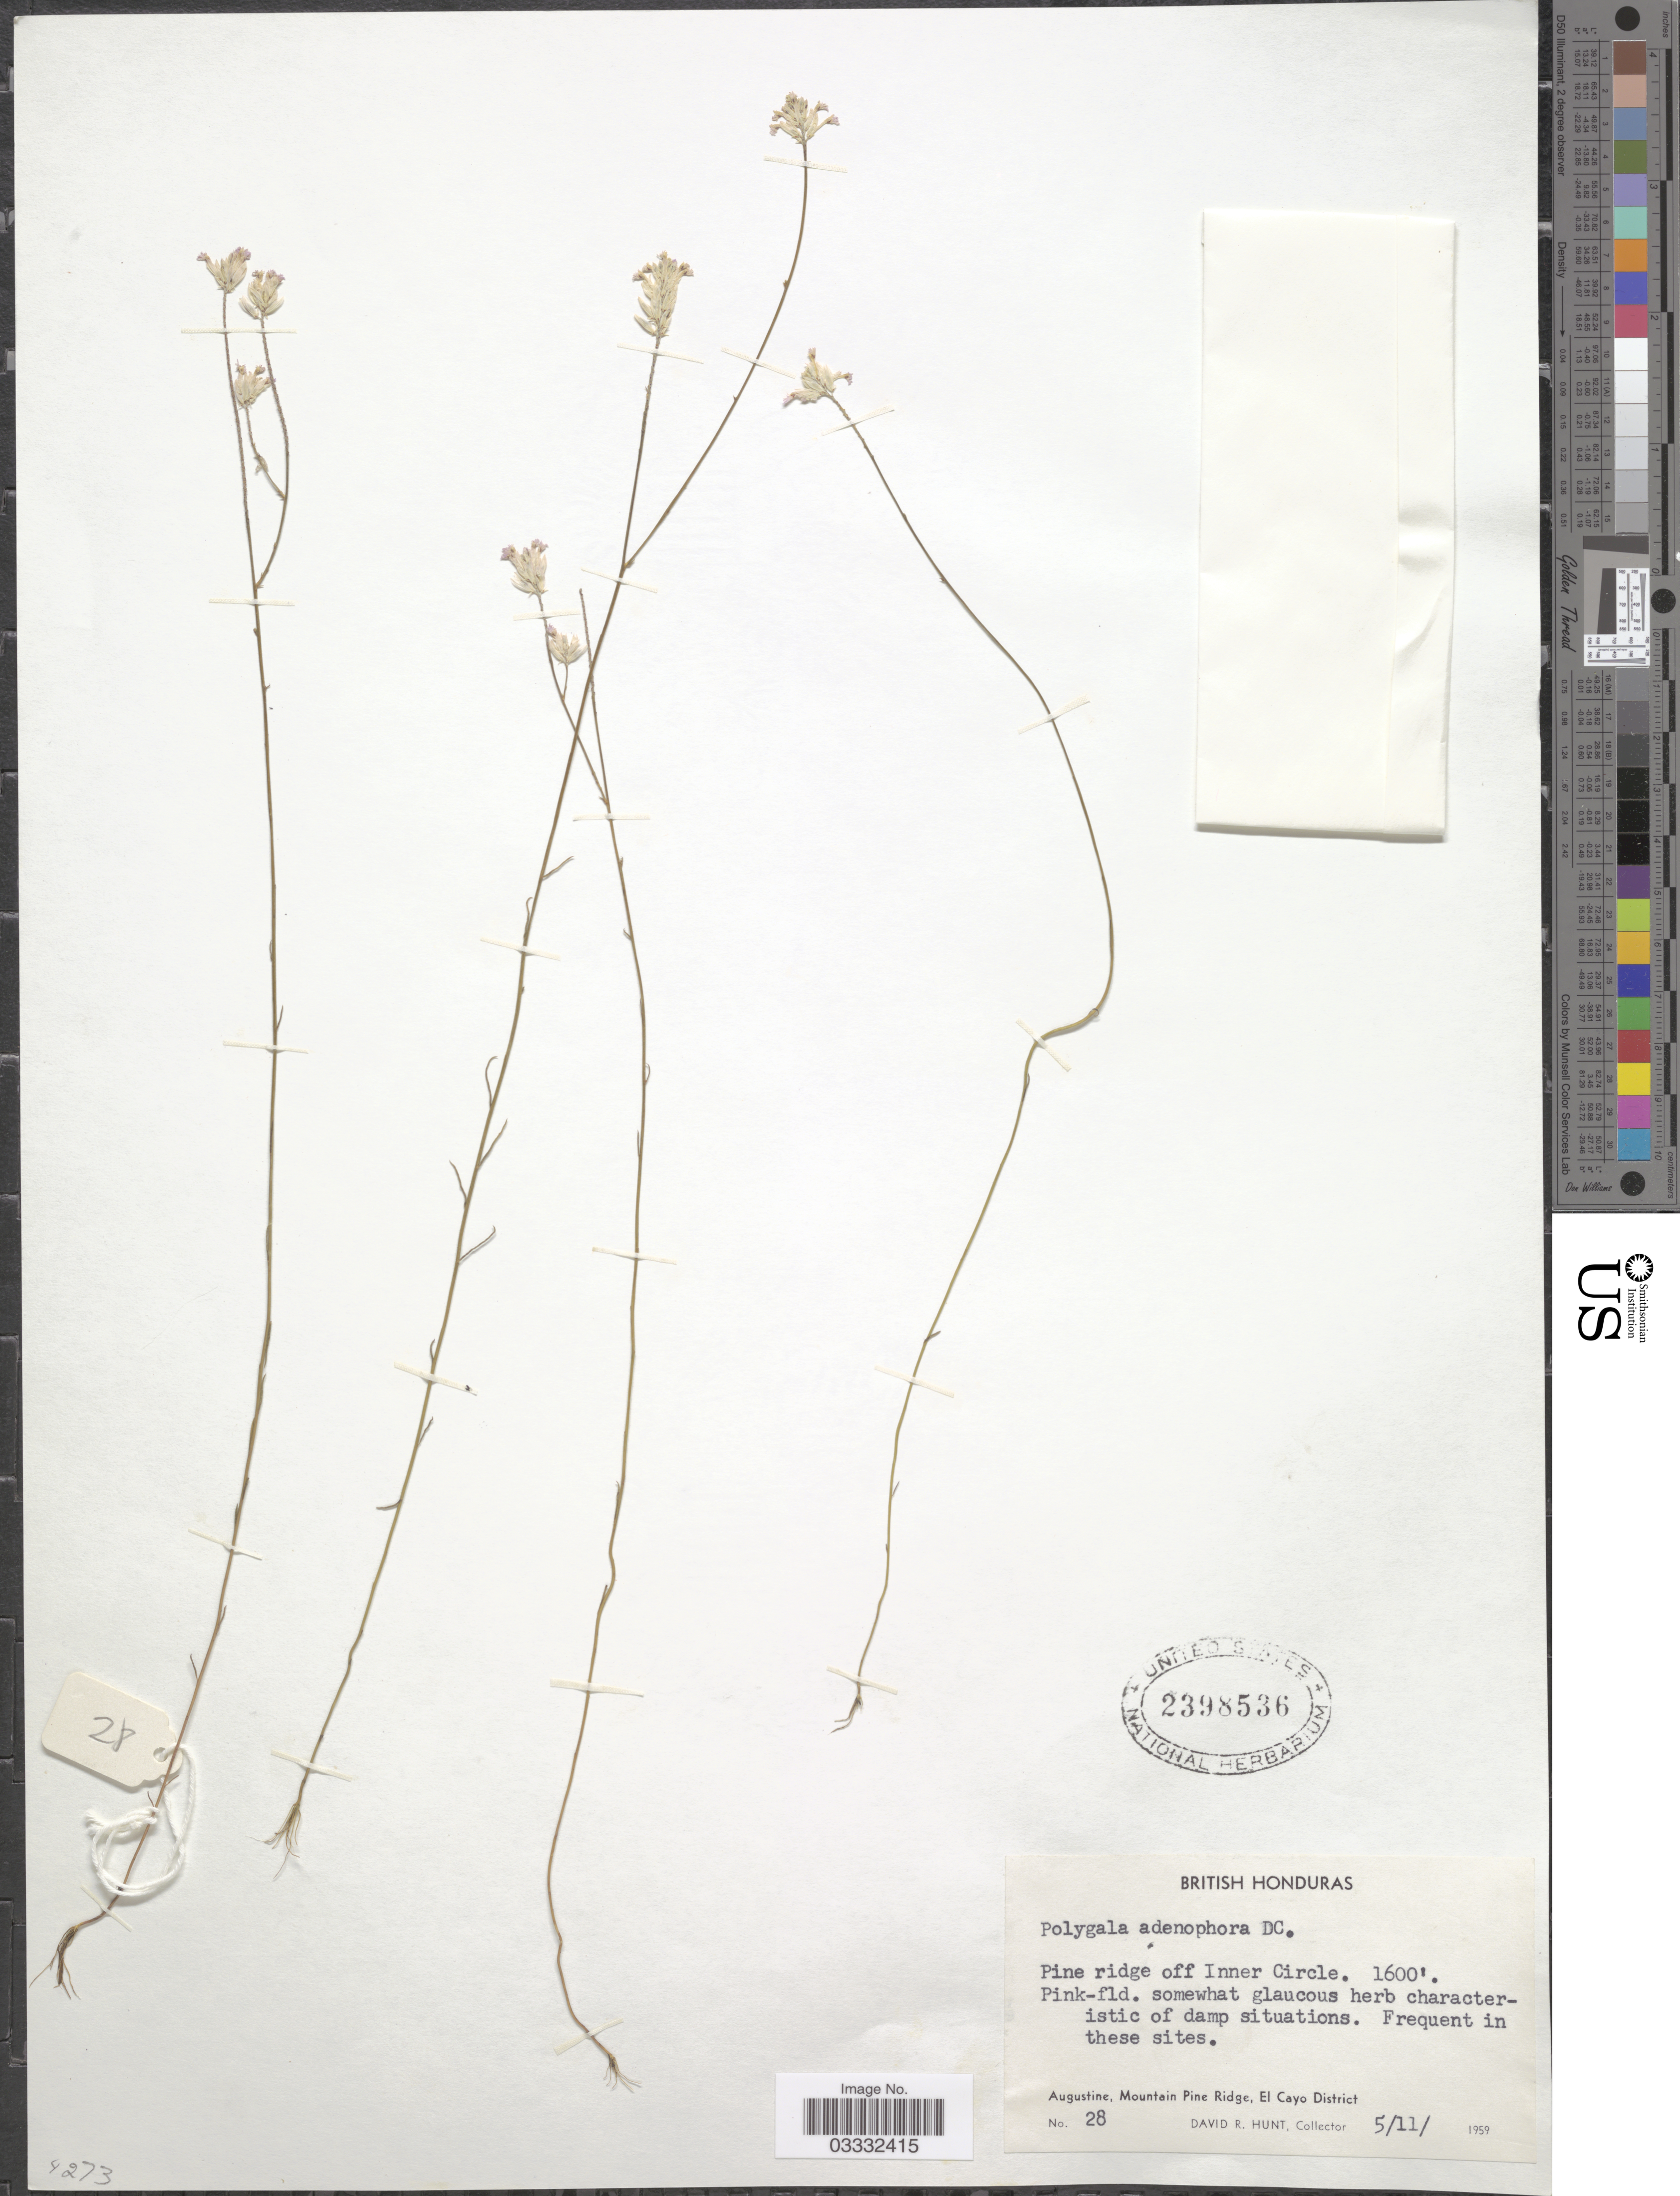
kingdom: Plantae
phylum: Tracheophyta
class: Magnoliopsida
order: Fabales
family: Polygalaceae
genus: Polygala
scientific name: Polygala adenophora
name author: DC.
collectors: D. Hunt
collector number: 28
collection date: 1959-11-05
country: Belize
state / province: Cayo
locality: British Honduras. Pine ridge off Inner Circle. Augustine, Mountain Pine Ridge, El Cayo District.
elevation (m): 488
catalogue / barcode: US 2398536